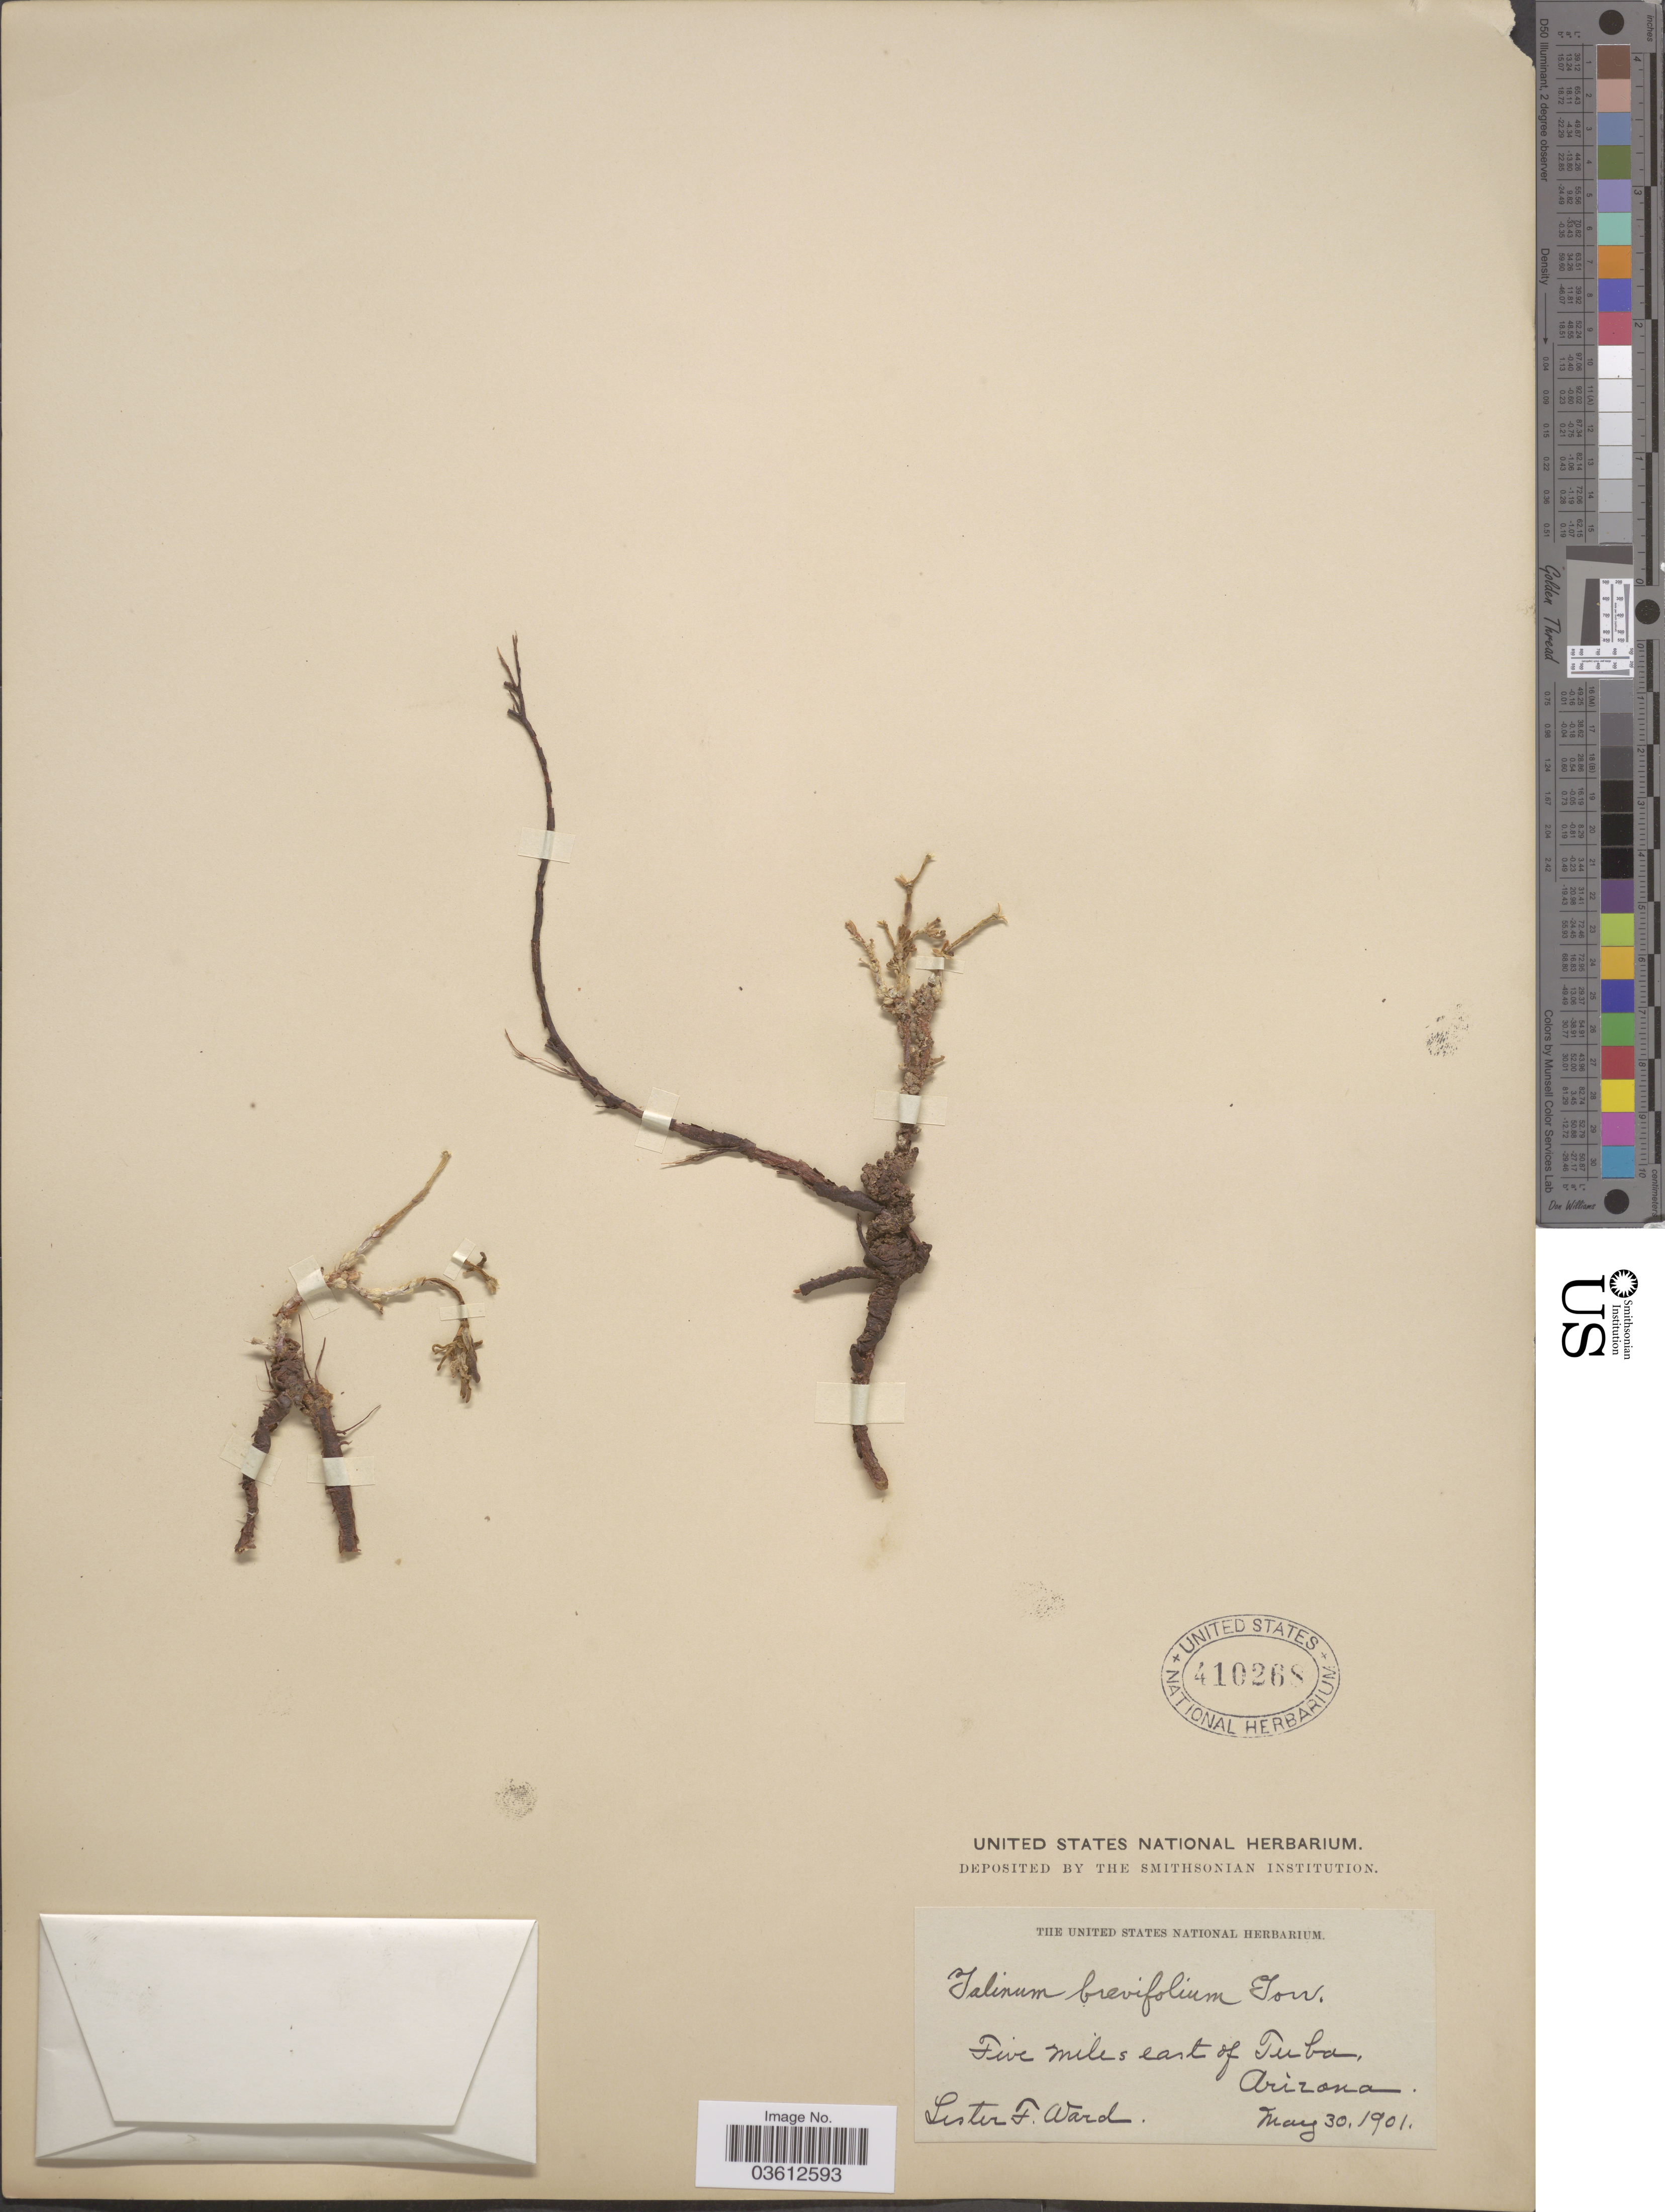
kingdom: Plantae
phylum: Tracheophyta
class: Magnoliopsida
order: Caryophyllales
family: Talinaceae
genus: Talinum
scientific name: Talinum brevifolium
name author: Torr.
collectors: L. F. Ward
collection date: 1901-05-30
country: United States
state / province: Arizona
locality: Five miles east of Tuba.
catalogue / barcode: US 410268